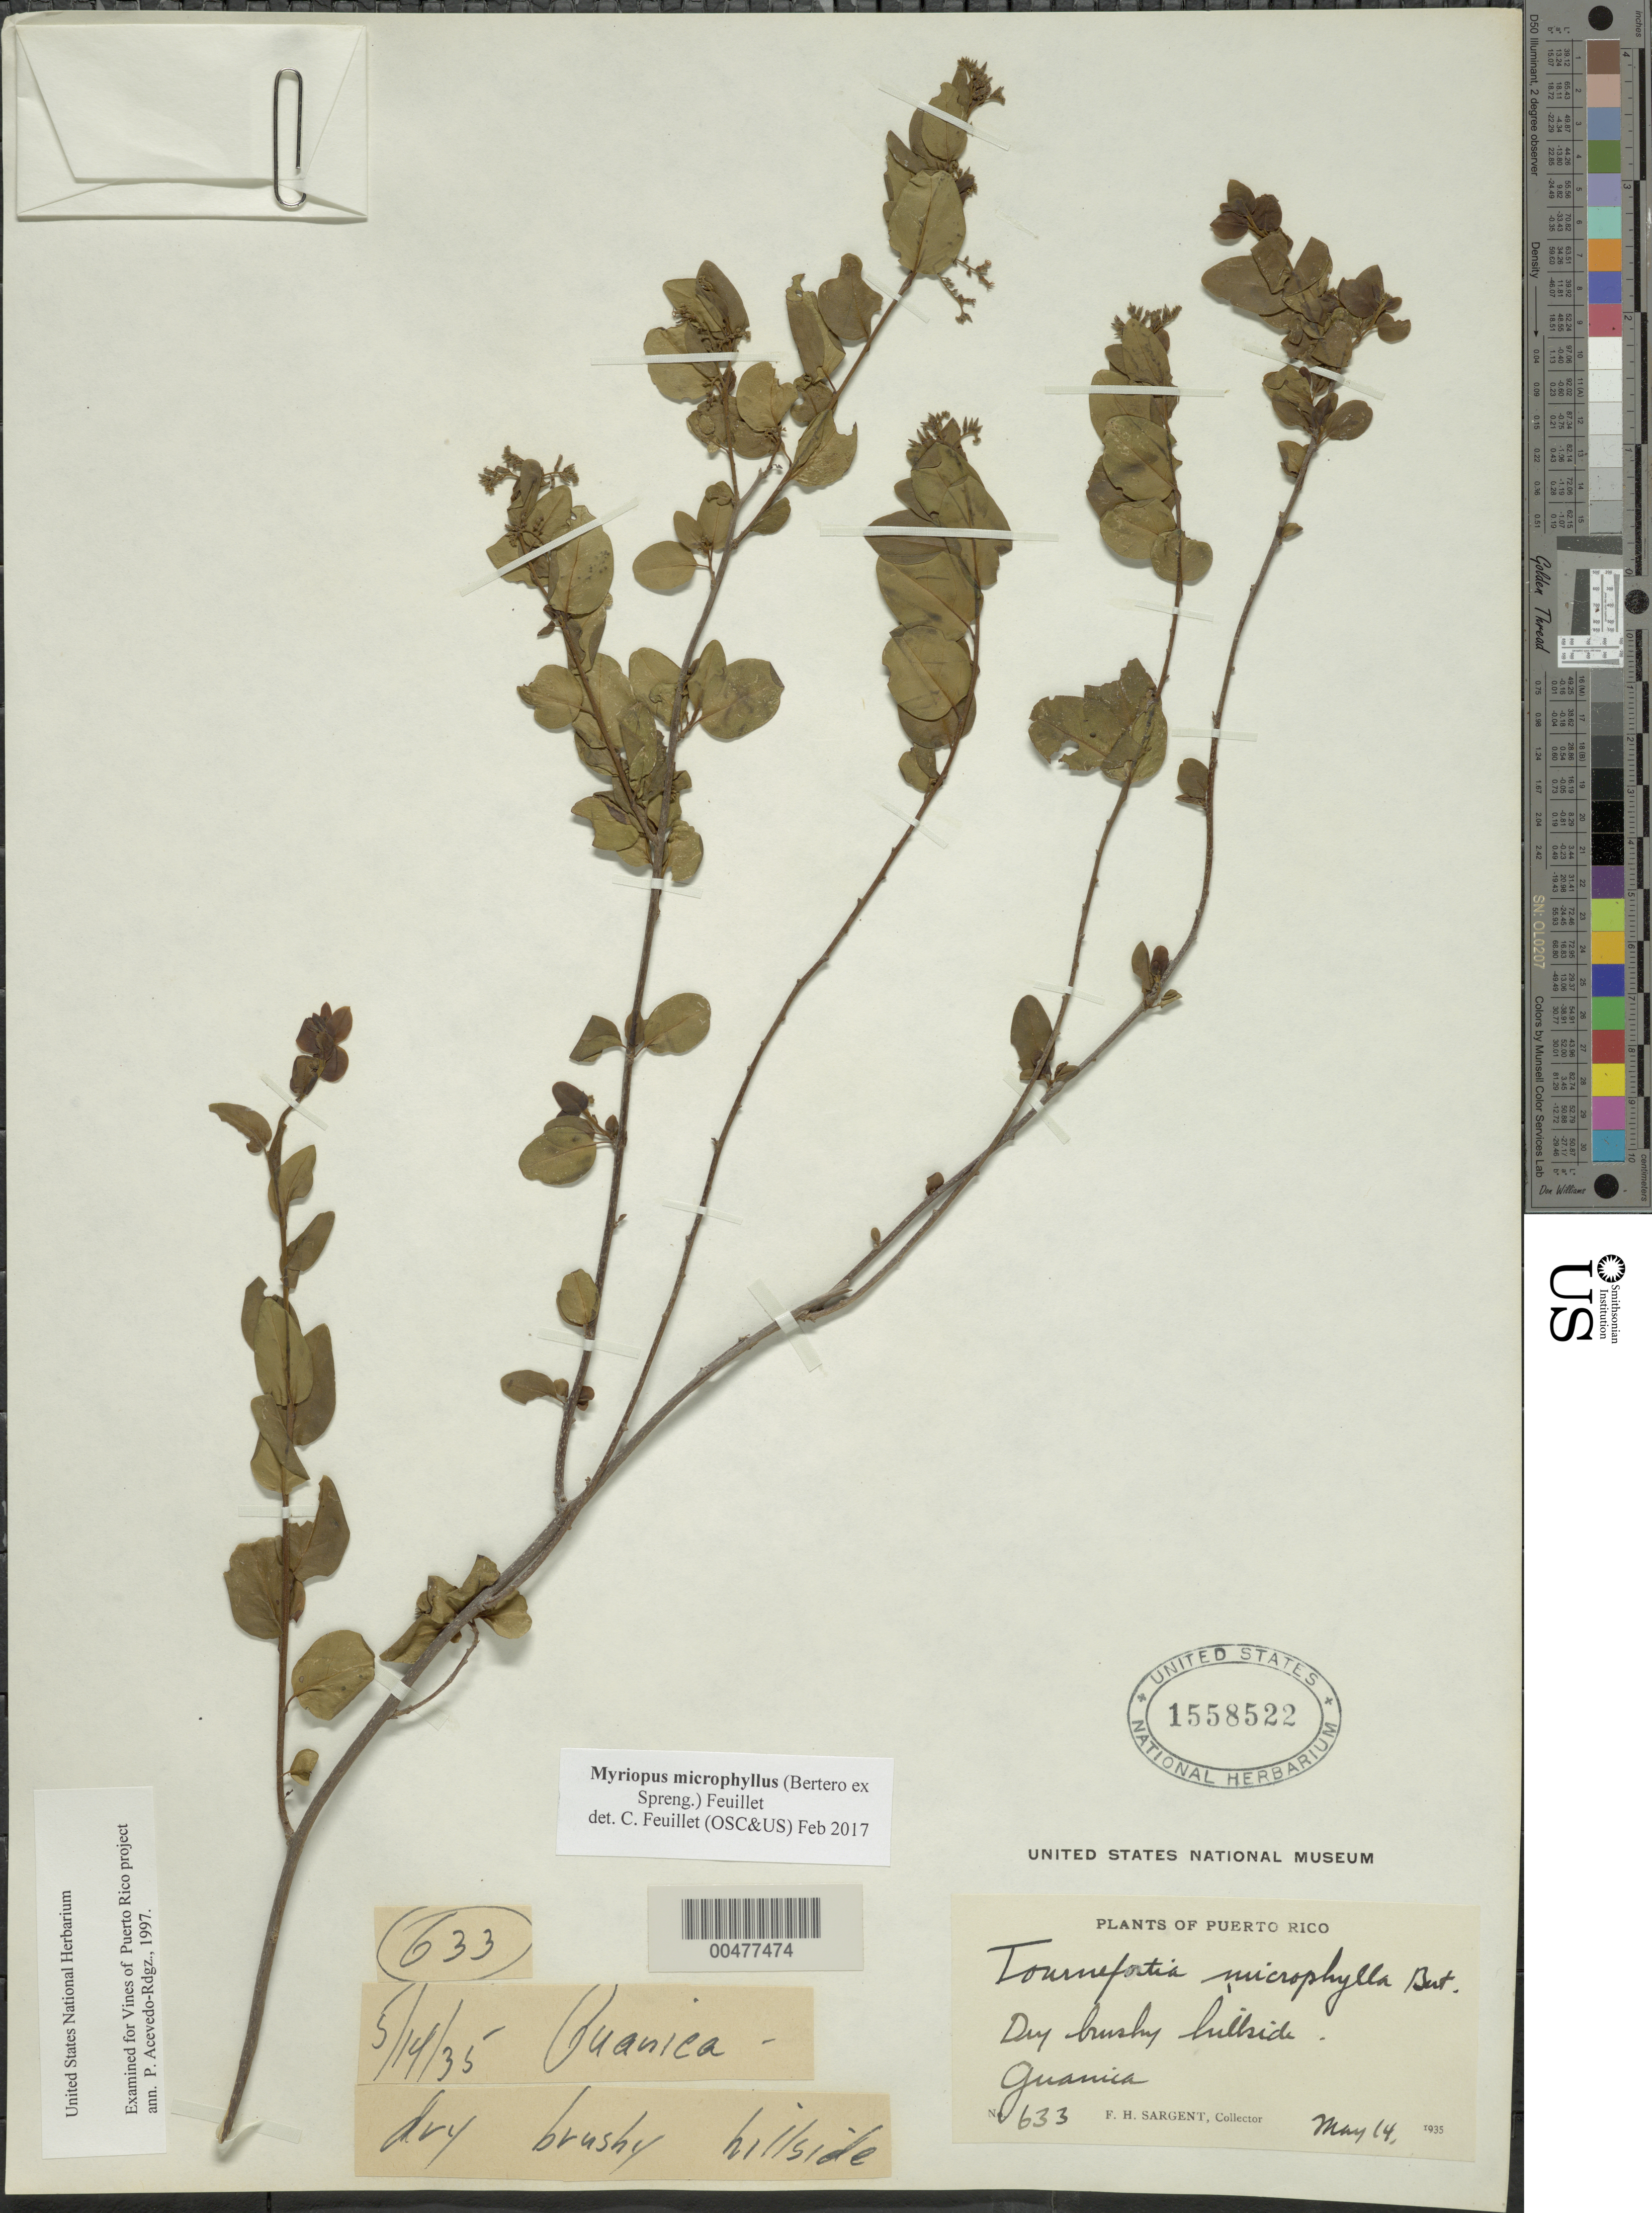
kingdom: Plantae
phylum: Tracheophyta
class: Magnoliopsida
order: Boraginales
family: Heliotropiaceae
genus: Myriopus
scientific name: Myriopus microphyllus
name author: (Bertero ex Spreng.) Feuillet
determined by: Feuillet, C.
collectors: F. H. Sargent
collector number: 633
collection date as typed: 14 May 1935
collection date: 1935-05-14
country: Puerto Rico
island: Greater Antilles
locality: Guanica. Dry brushy hillside.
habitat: Dry brushy hillside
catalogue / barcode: US 1558522